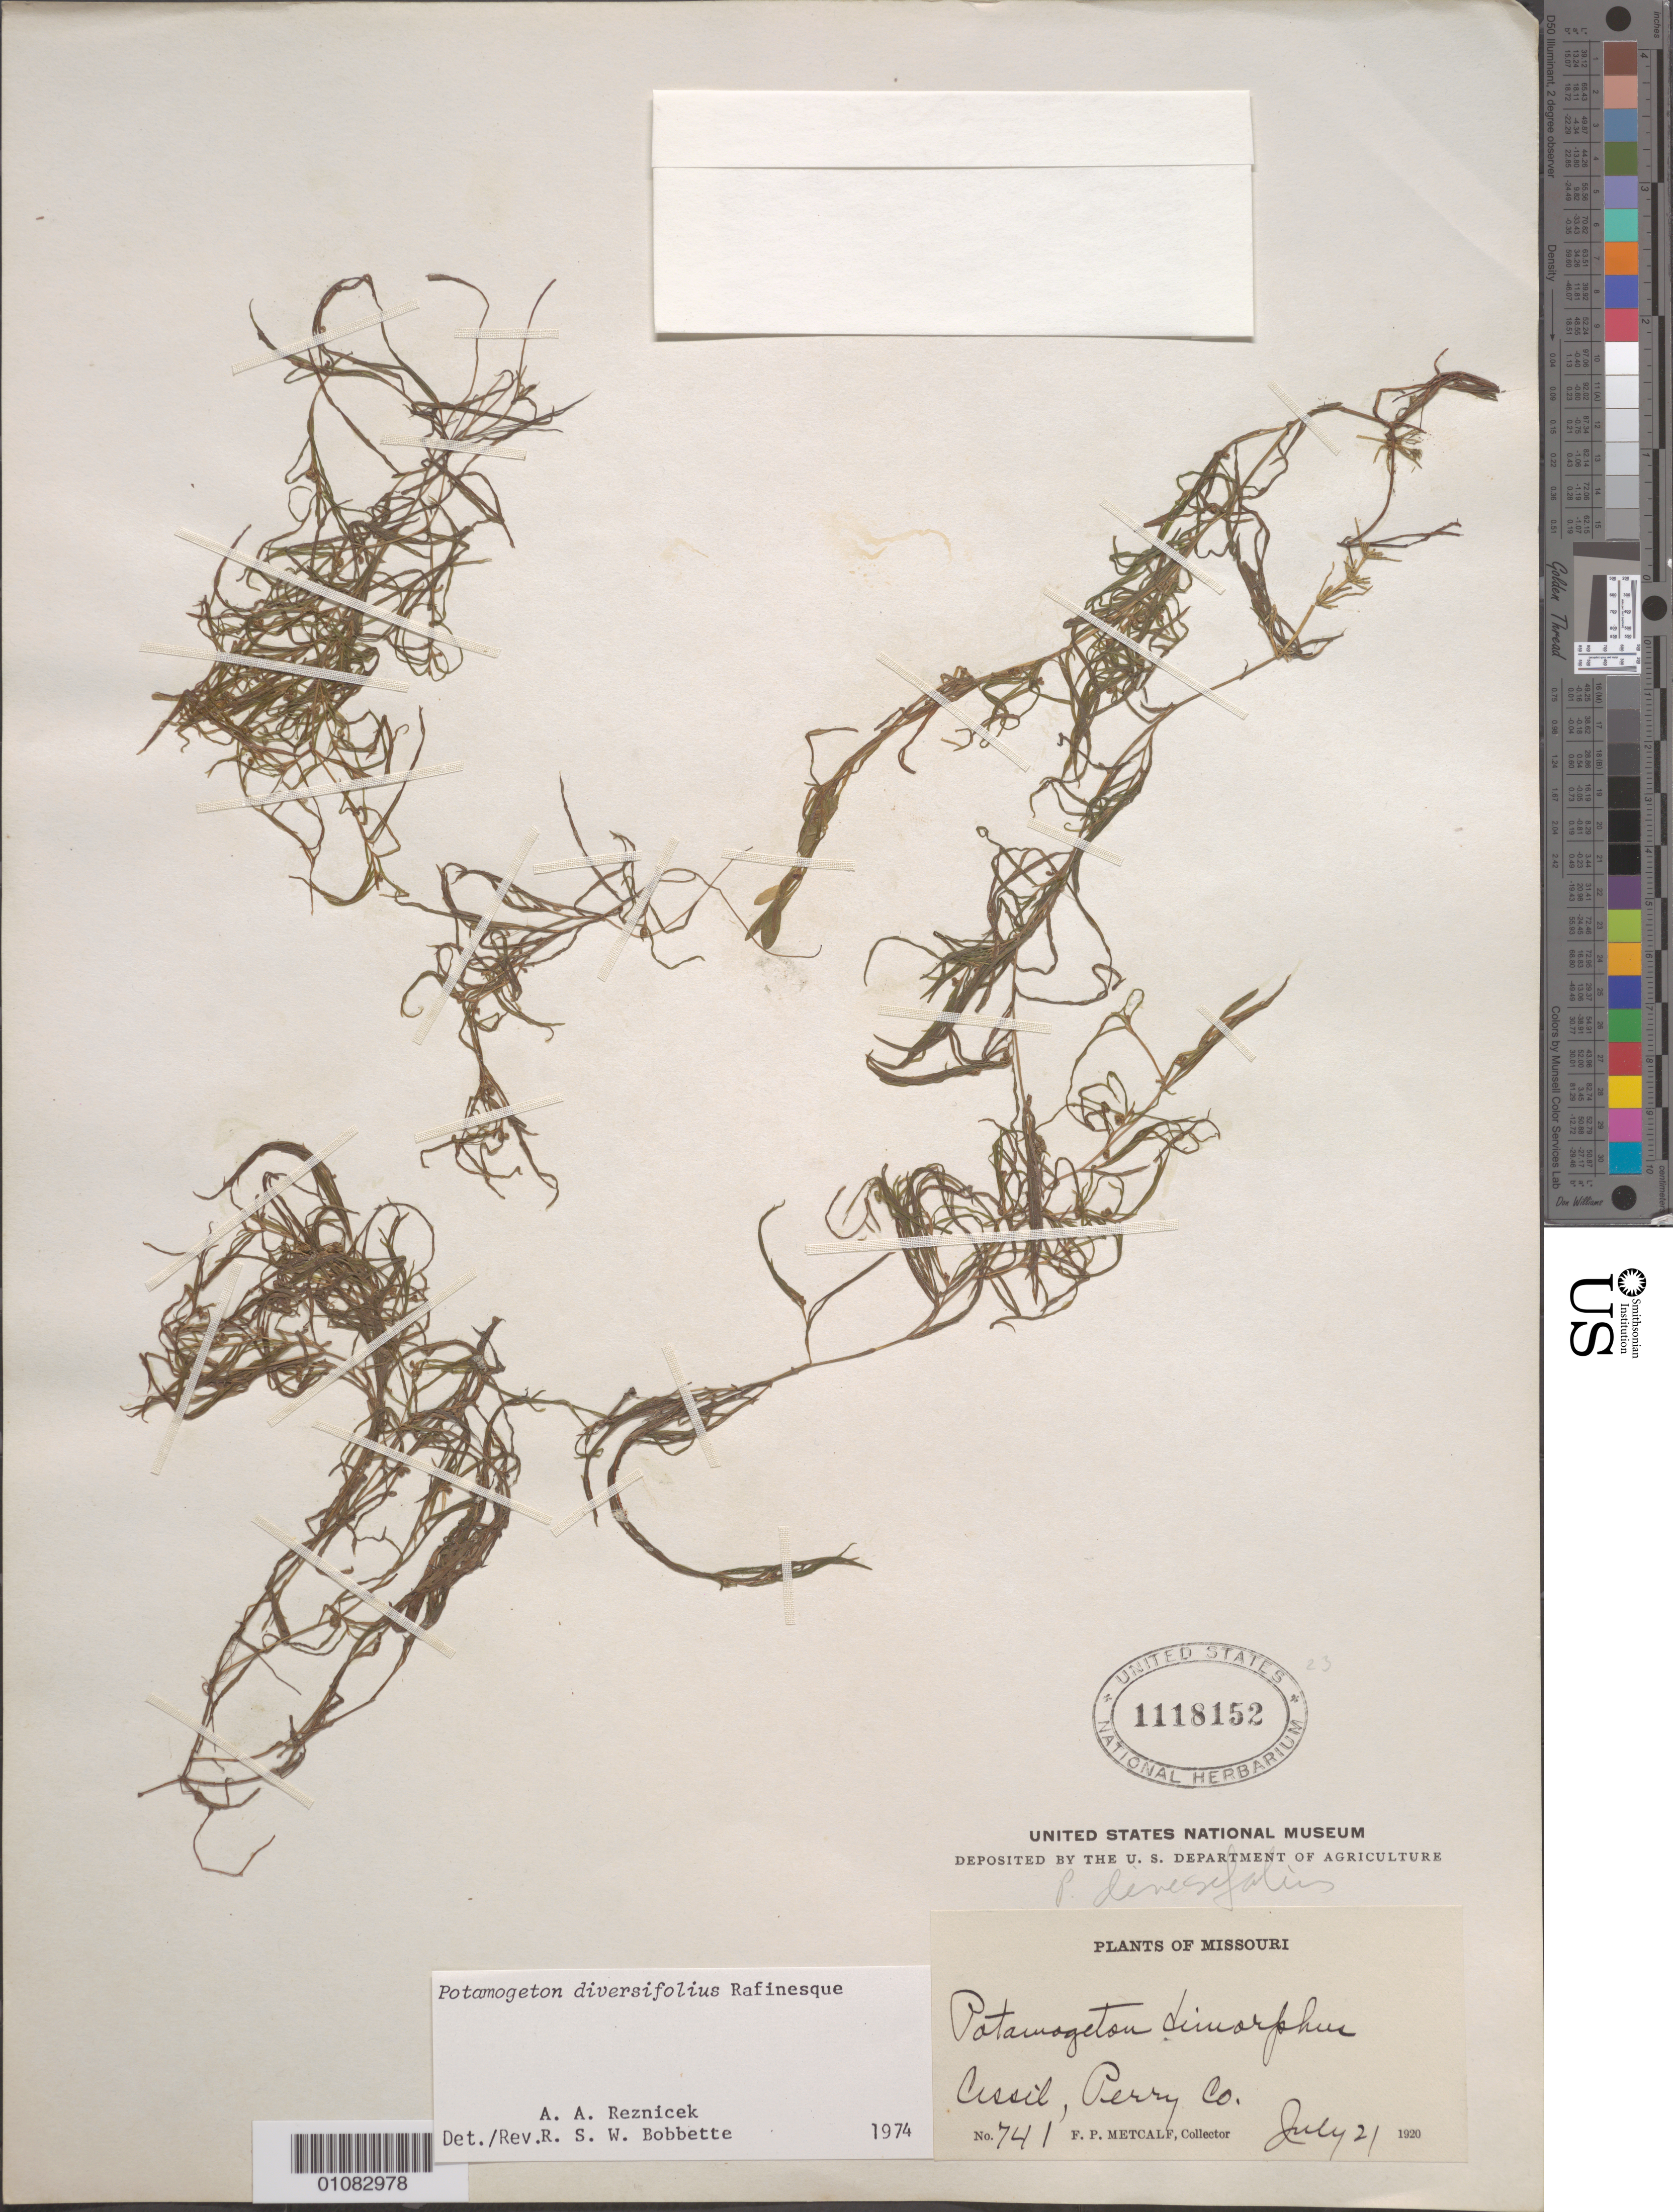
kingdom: Plantae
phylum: Tracheophyta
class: Liliopsida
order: Alismatales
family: Potamogetonaceae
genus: Potamogeton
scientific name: Potamogeton diversifolius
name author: Raf.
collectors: F. P. Metcalf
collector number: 741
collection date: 1920-07-21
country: United States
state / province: Missouri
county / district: Perry County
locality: Cissil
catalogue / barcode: US 1118152